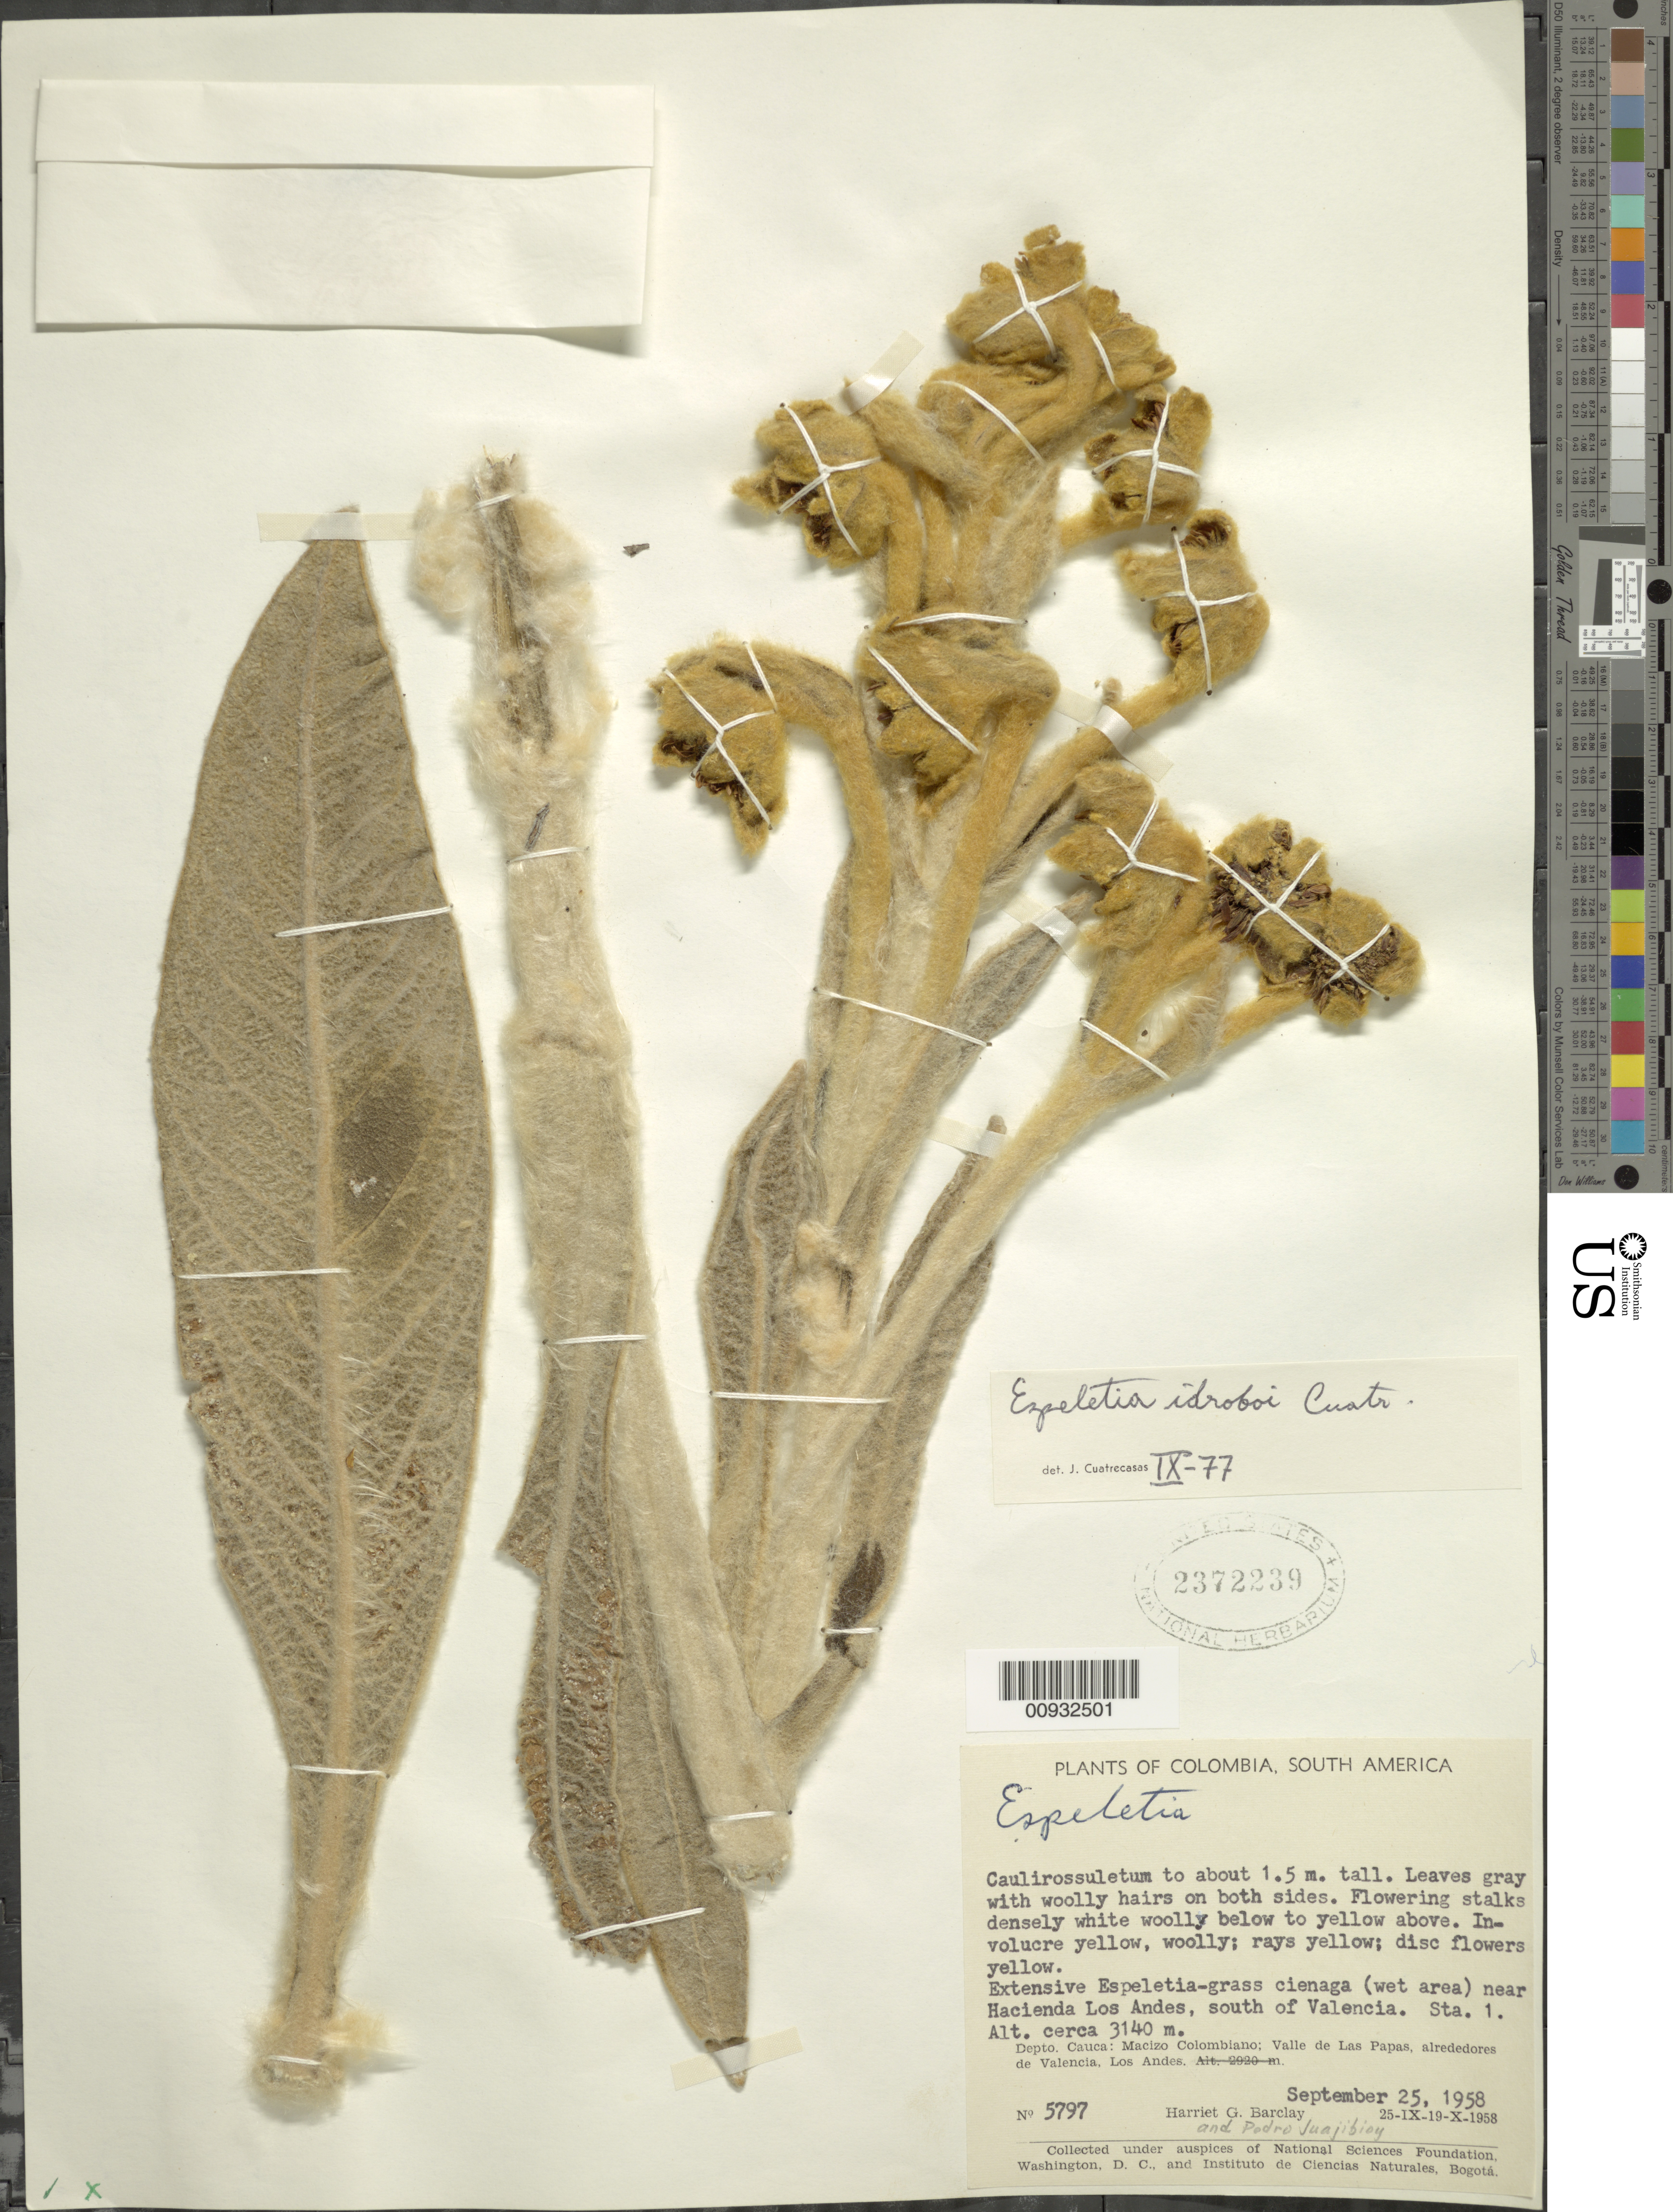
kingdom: Plantae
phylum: Tracheophyta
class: Magnoliopsida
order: Asterales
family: Asteraceae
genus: Espeletia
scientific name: Espeletia idroboi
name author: Cuatrec.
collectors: H. G. Barclay & P. Juajibioy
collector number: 5797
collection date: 1958-09-25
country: Colombia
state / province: Cauca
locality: P. de las Papas. Macizo Colombiano, alrededores de valencia, Los Andes. Cerca de la hacienda Los Andes, al S de Valencia. Estación 1.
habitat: Extensive Espeletia-Grass cienaga (wet area).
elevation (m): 3140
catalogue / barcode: US 2372239